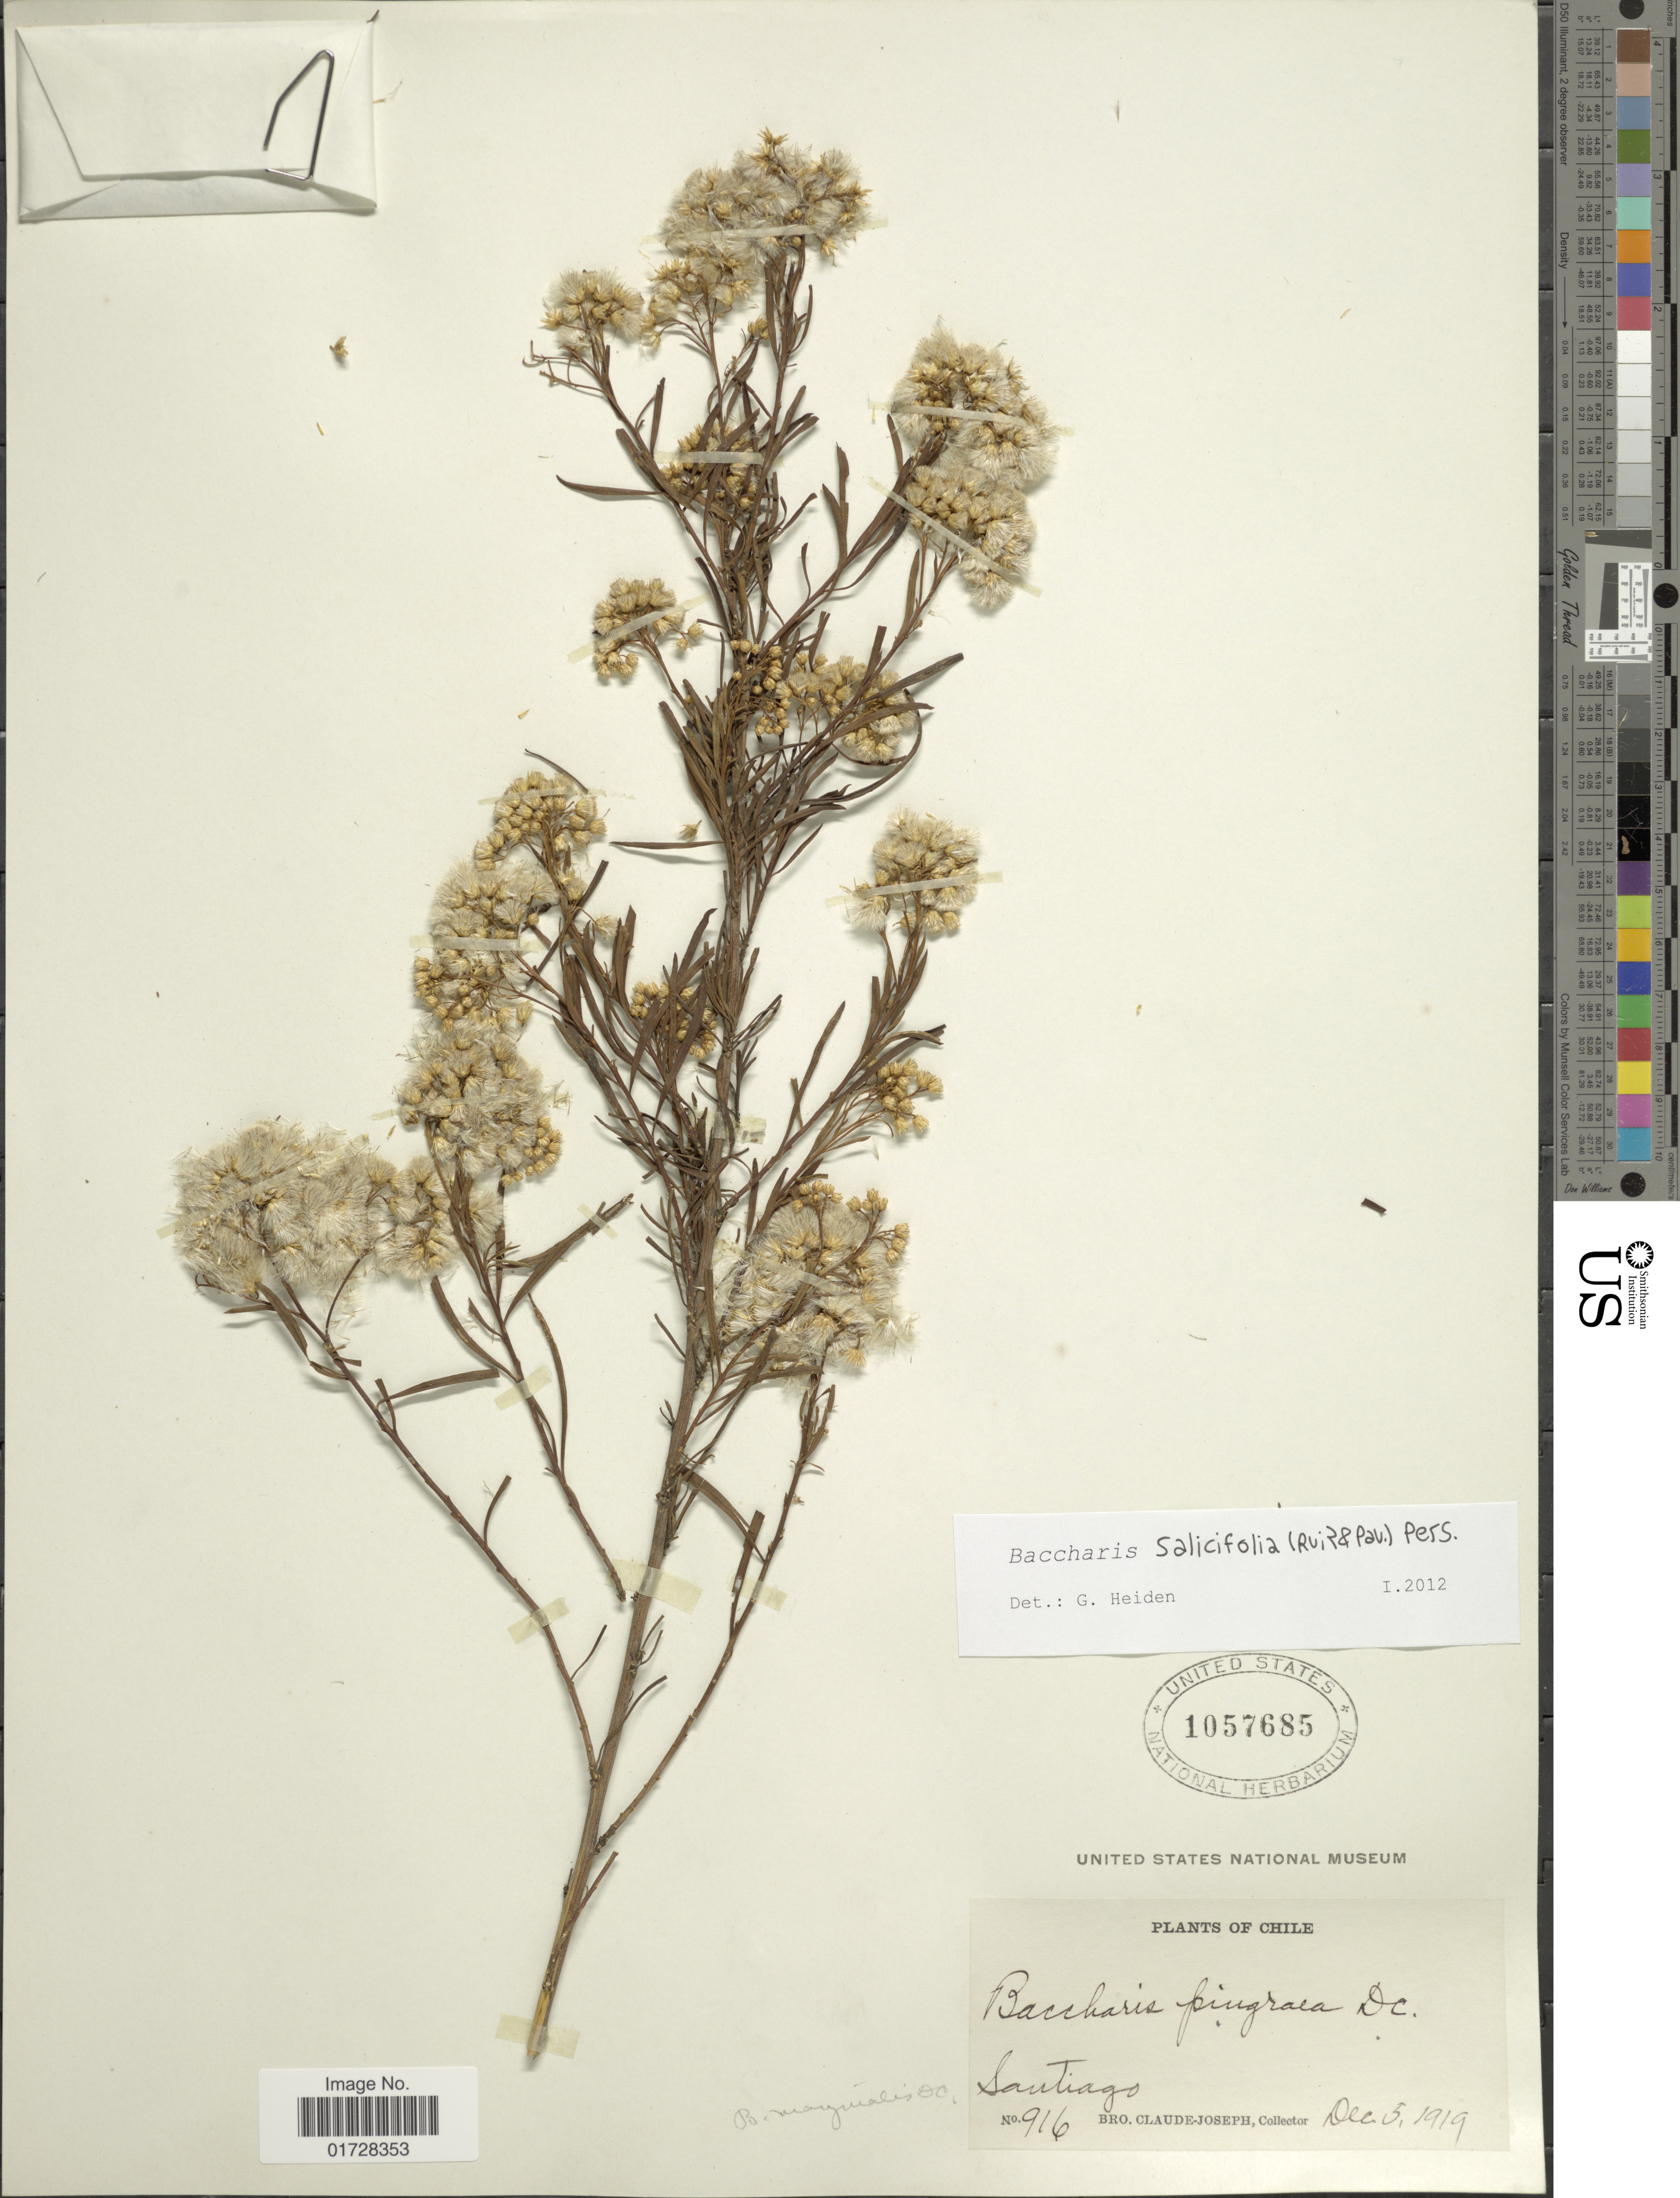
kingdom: Plantae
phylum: Tracheophyta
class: Magnoliopsida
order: Asterales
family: Asteraceae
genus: Baccharis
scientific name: Baccharis salicifolia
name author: (Ruiz & Pav.) Pers.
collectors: Bro. Claude-Joseph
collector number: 916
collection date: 1919-12-05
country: Chile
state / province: Región Metropolitana (RM)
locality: Santiago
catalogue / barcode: US 1057685